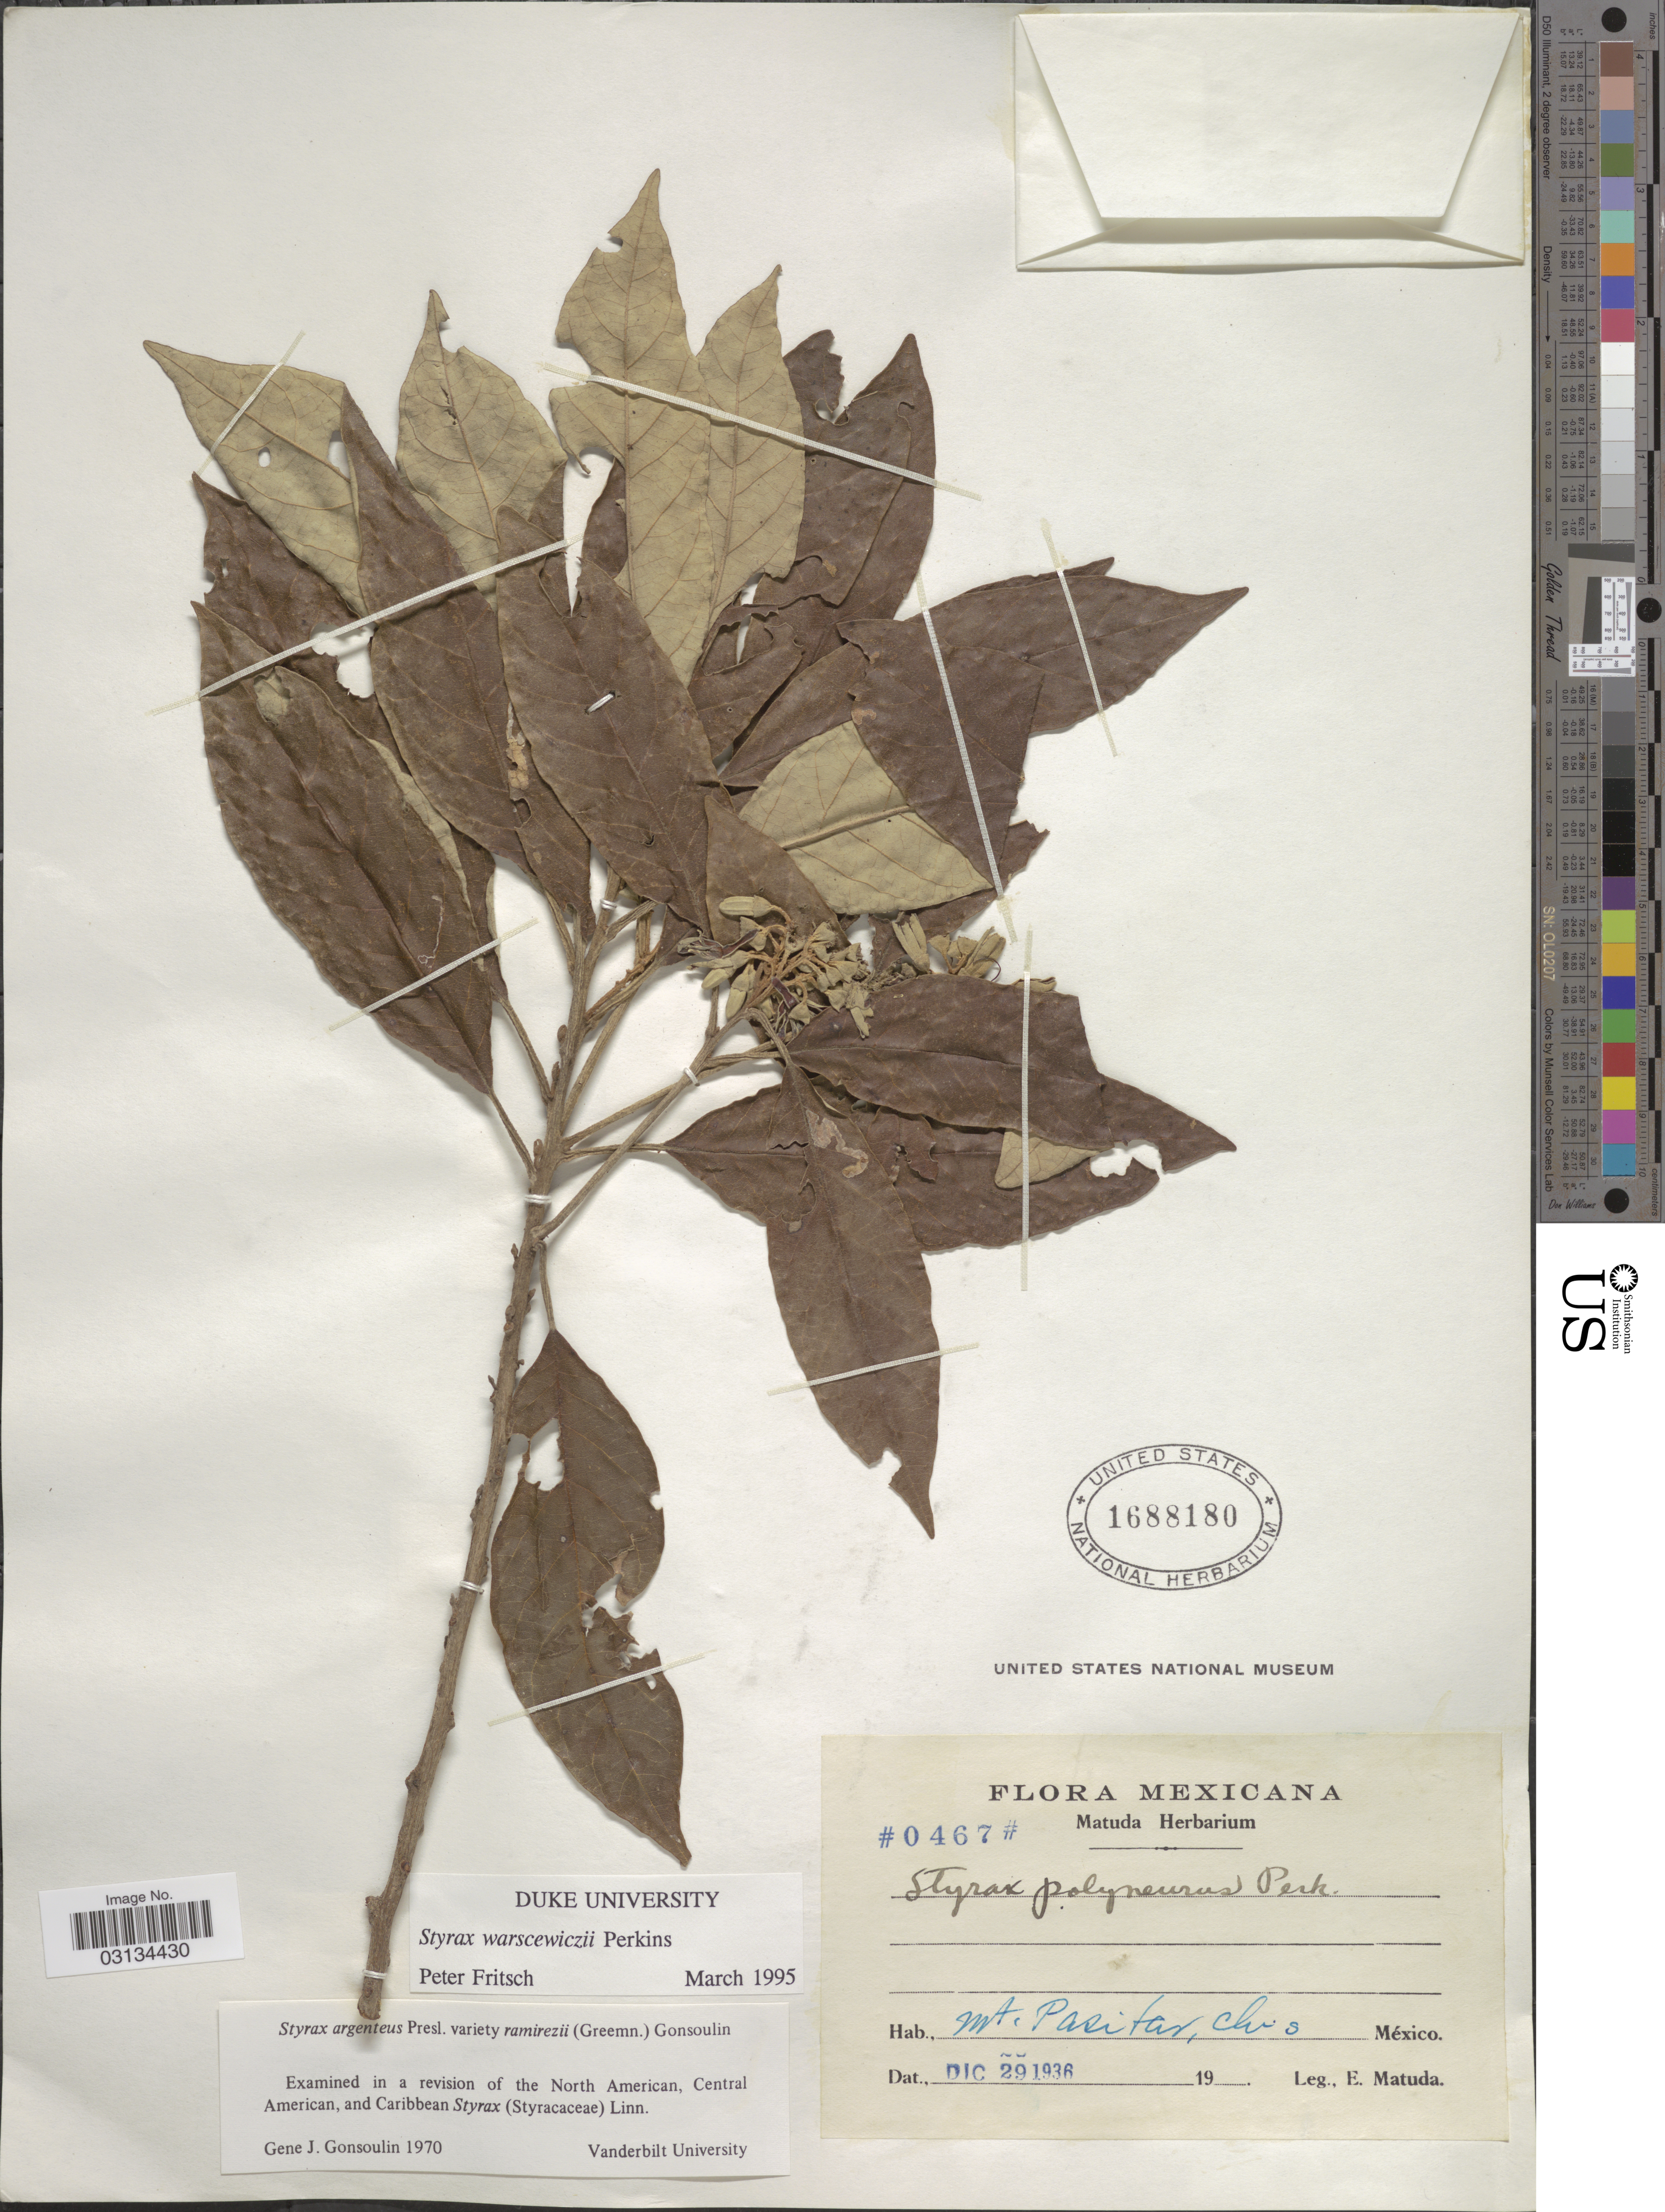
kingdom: Plantae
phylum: Tracheophyta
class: Magnoliopsida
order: Ericales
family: Styracaceae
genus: Styrax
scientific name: Styrax warscewiczii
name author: Perkins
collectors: E. Matuda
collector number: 0467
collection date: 1936-12-29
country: Mexico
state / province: Chiapas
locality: Mt. Pasitar.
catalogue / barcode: US 1688180